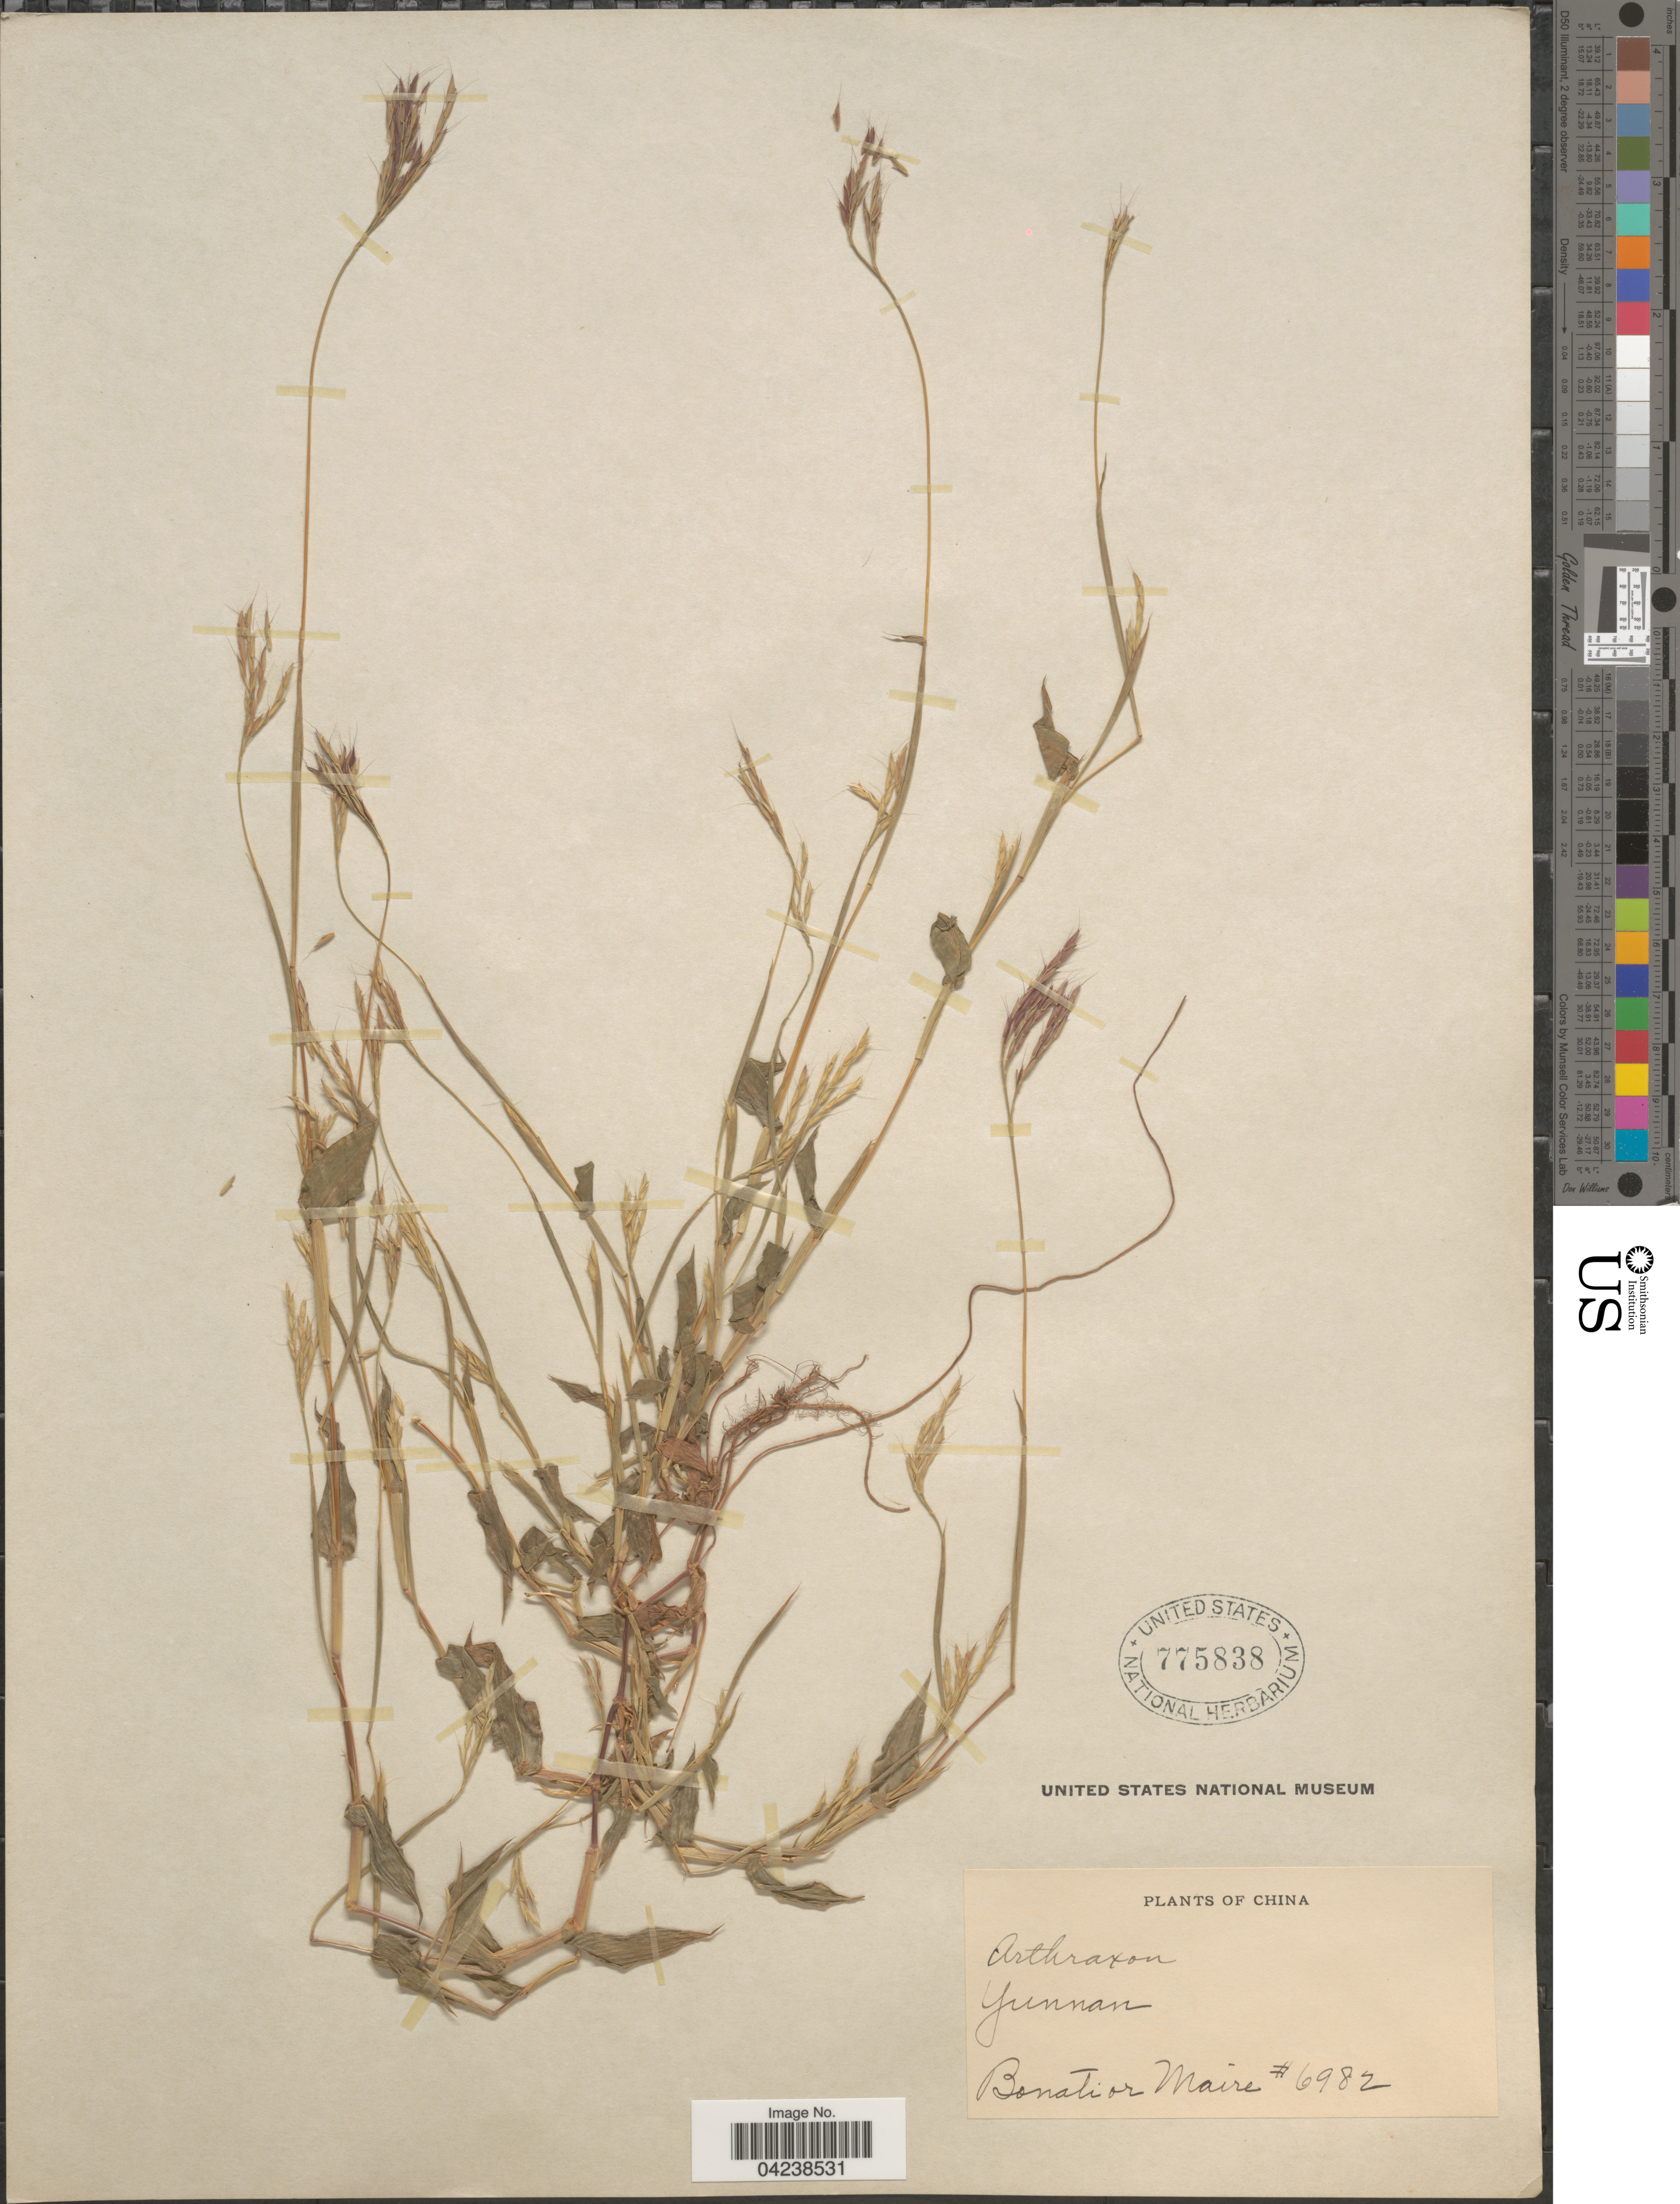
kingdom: Plantae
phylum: Tracheophyta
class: Liliopsida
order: Poales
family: Poaceae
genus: Arthraxon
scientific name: Arthraxon hispidus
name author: (Thunb.) Makino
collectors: B. Maire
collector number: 6982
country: China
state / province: Yunnan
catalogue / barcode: US 775838